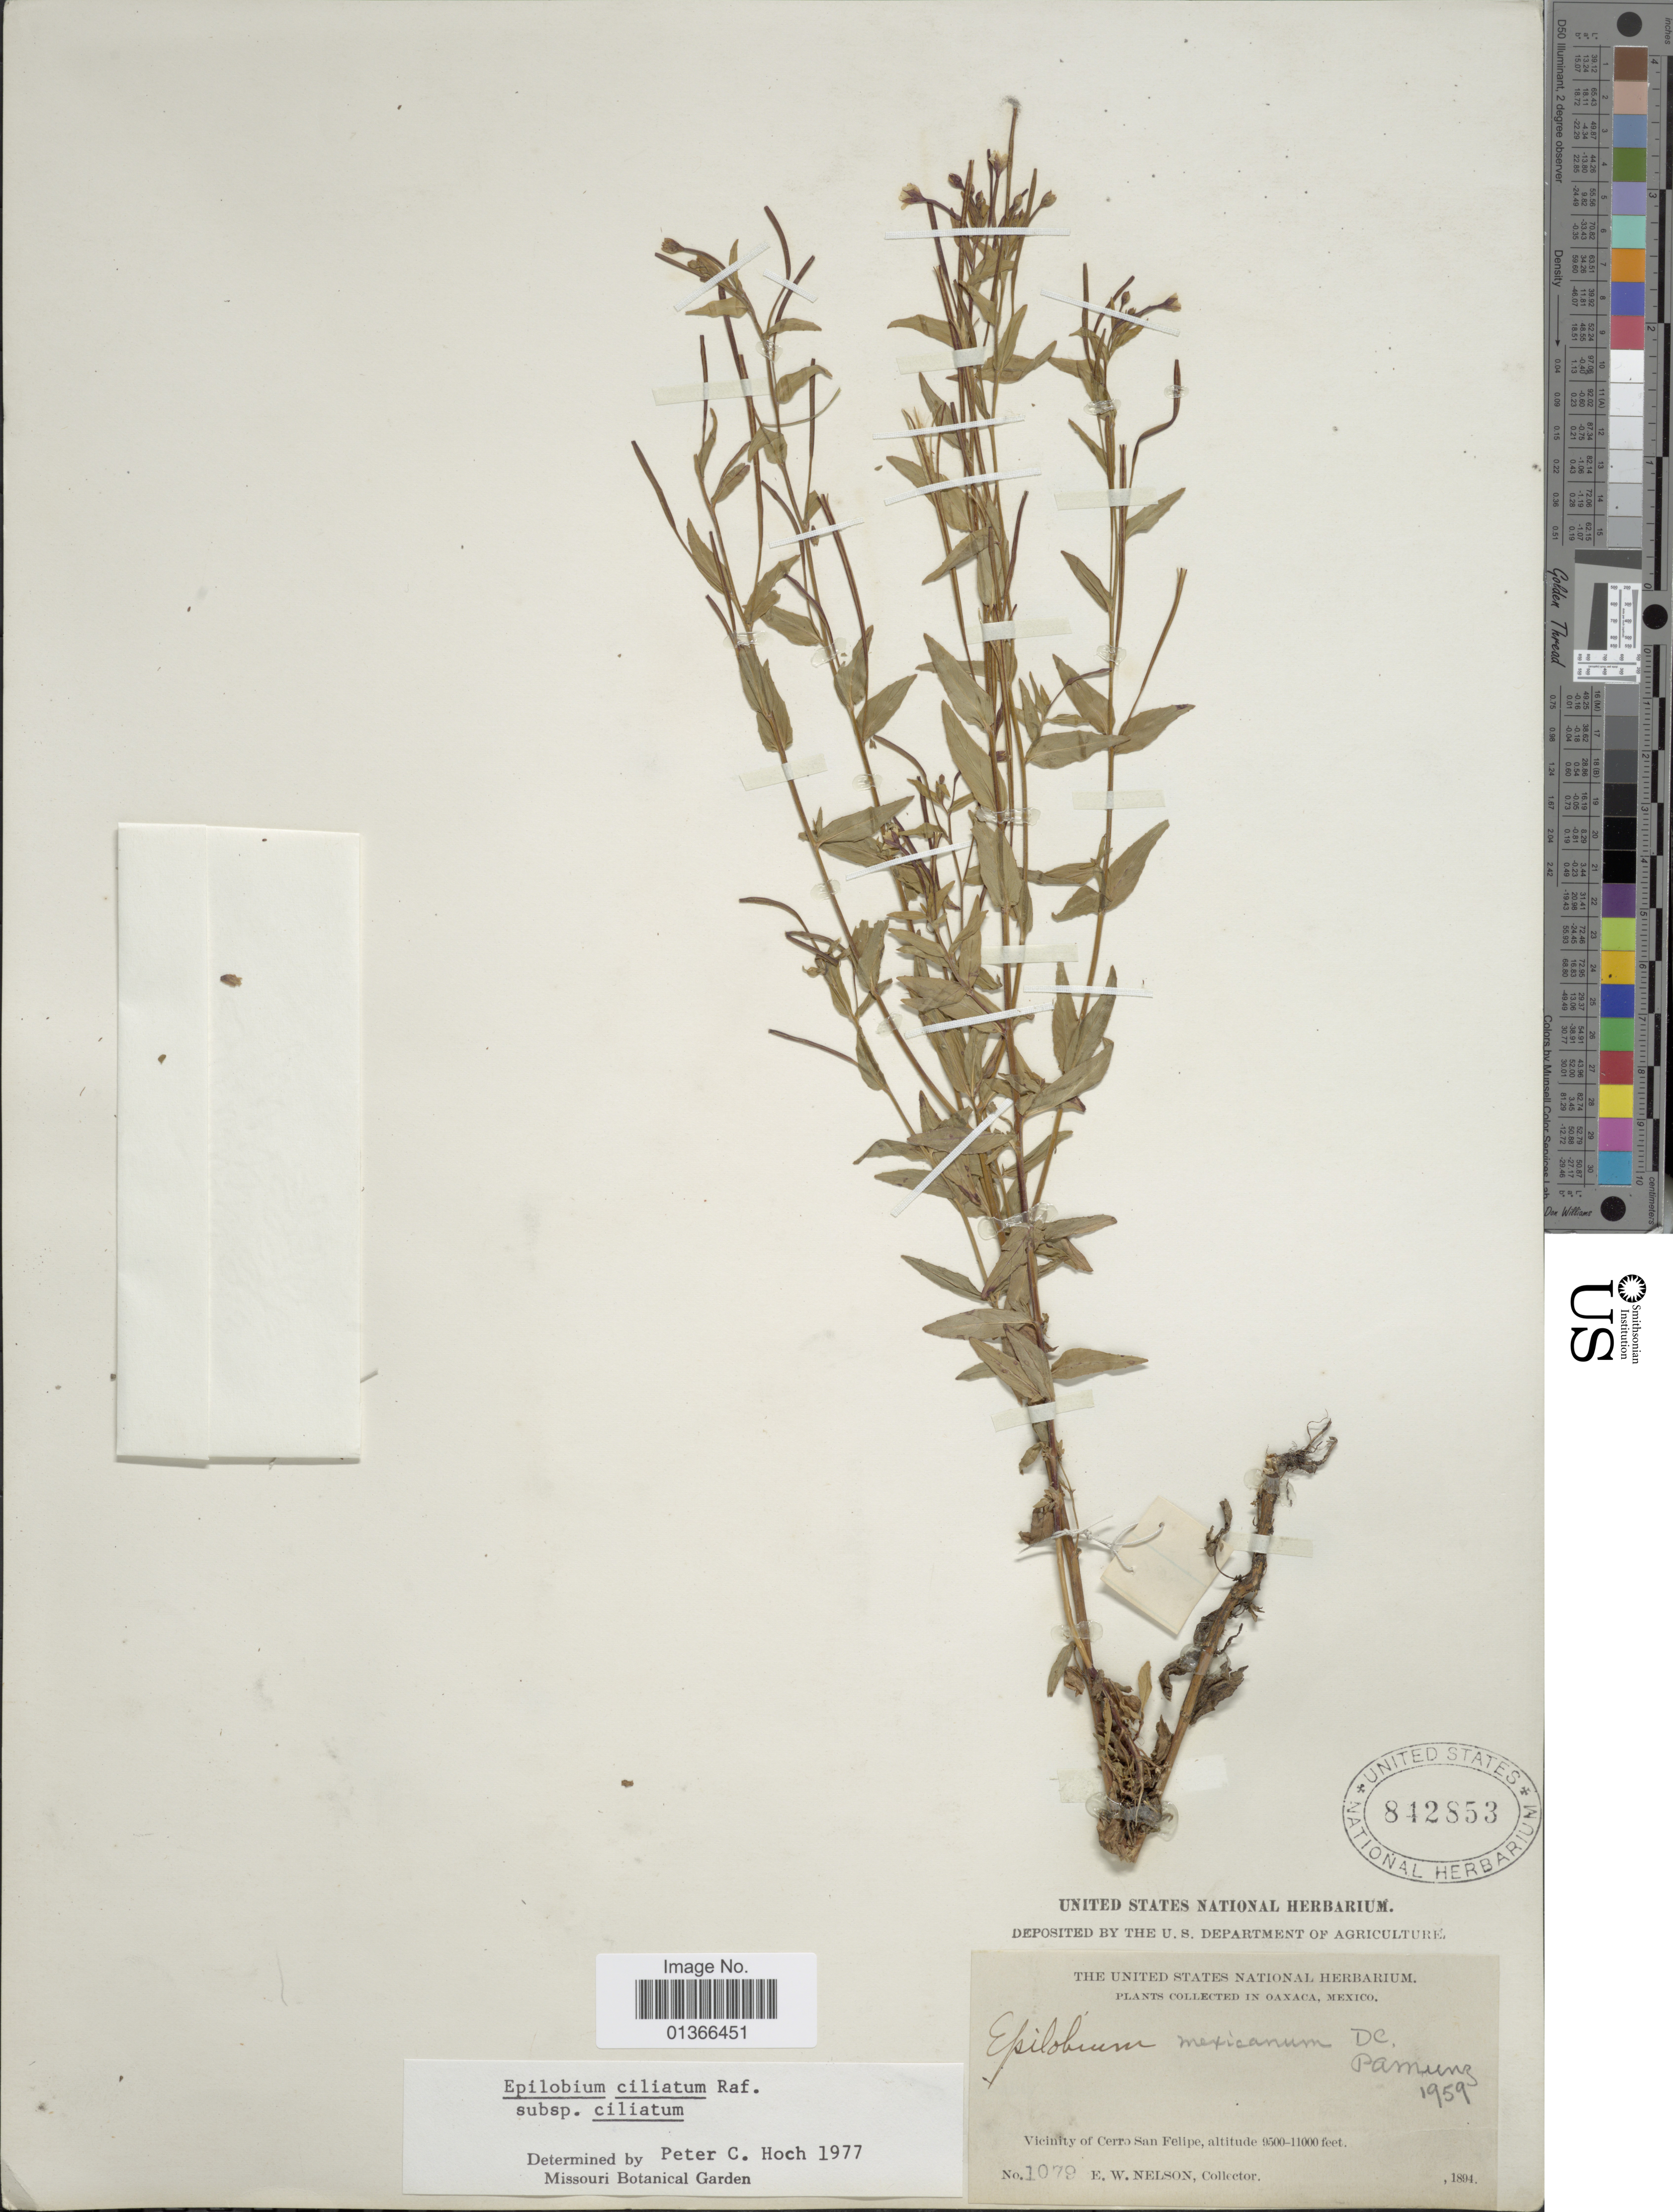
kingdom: Plantae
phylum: Tracheophyta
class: Magnoliopsida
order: Myrtales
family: Onagraceae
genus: Epilobium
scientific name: Epilobium ciliatum subsp. ciliatum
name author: Raf.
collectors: E. W. Nelson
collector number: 1079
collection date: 1894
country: Mexico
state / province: Oaxaca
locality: Vicinity of Cerro San Felipe.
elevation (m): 2896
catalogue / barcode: US 842853